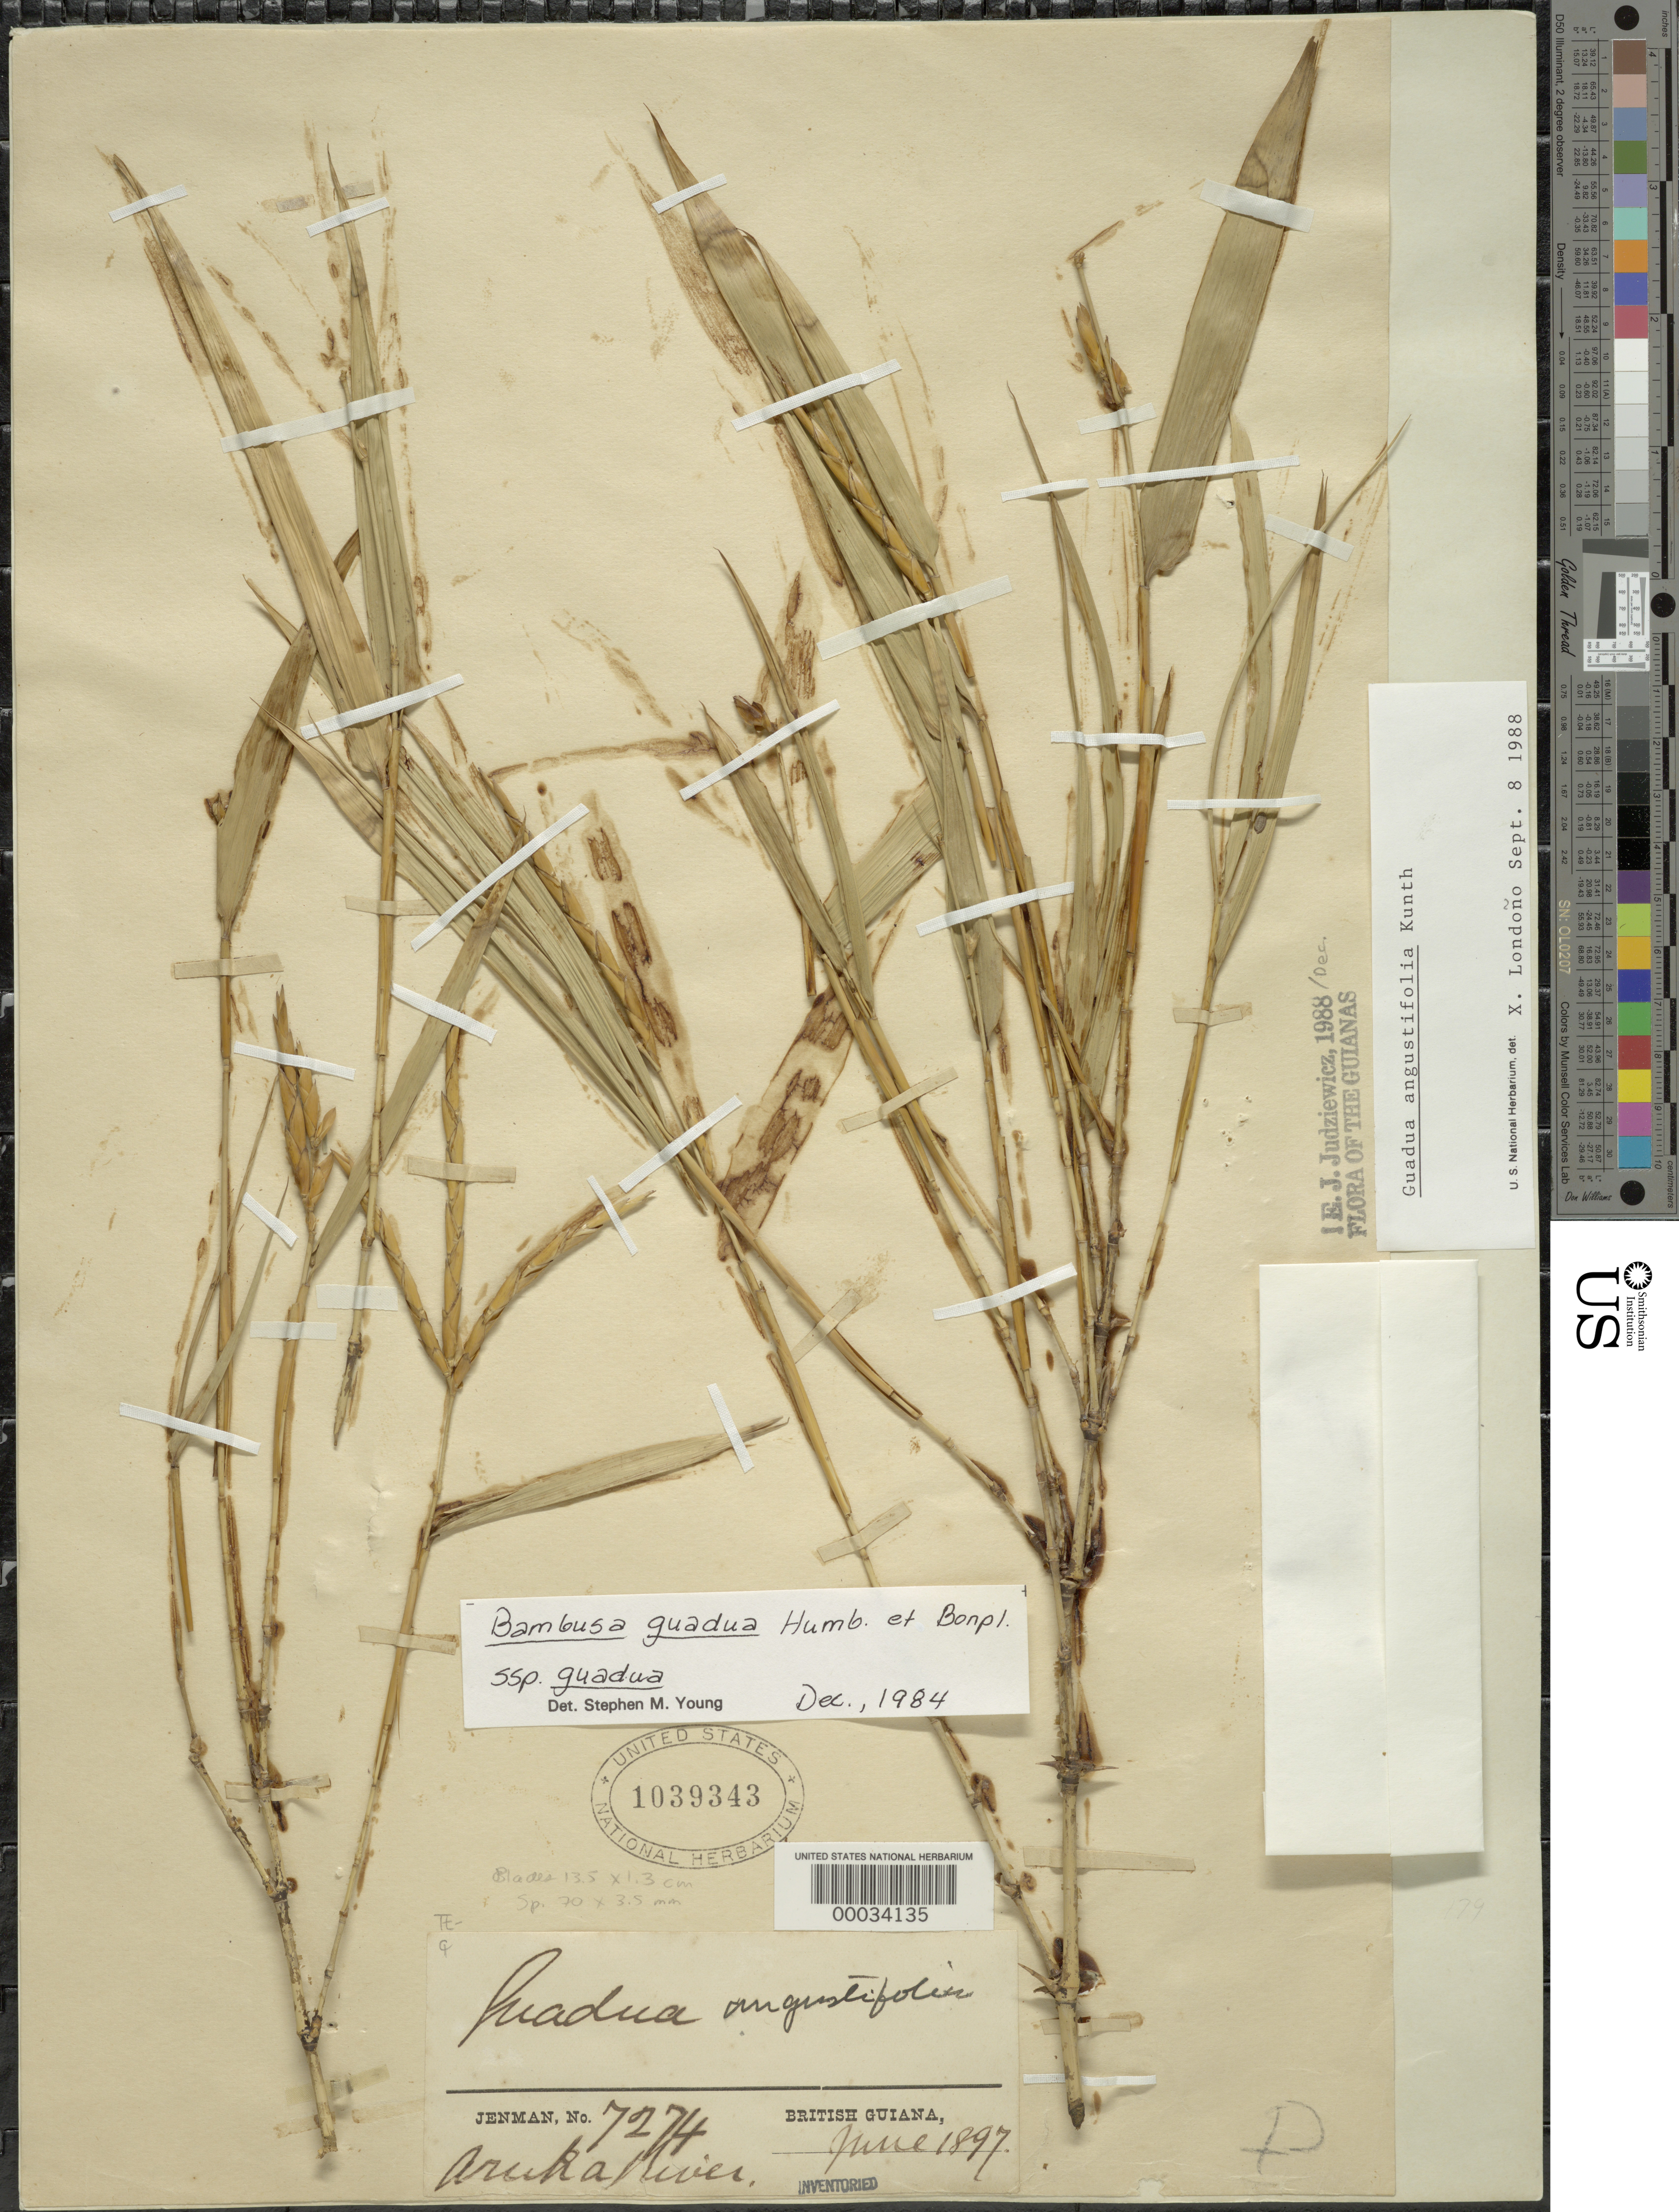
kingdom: Plantae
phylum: Tracheophyta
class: Liliopsida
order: Poales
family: Poaceae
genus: Guadua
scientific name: Guadua angustifolia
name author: Kunth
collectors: G. S. Jenman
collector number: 7274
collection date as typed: Jun 1897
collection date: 1897-06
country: Guyana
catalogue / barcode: US 1039343